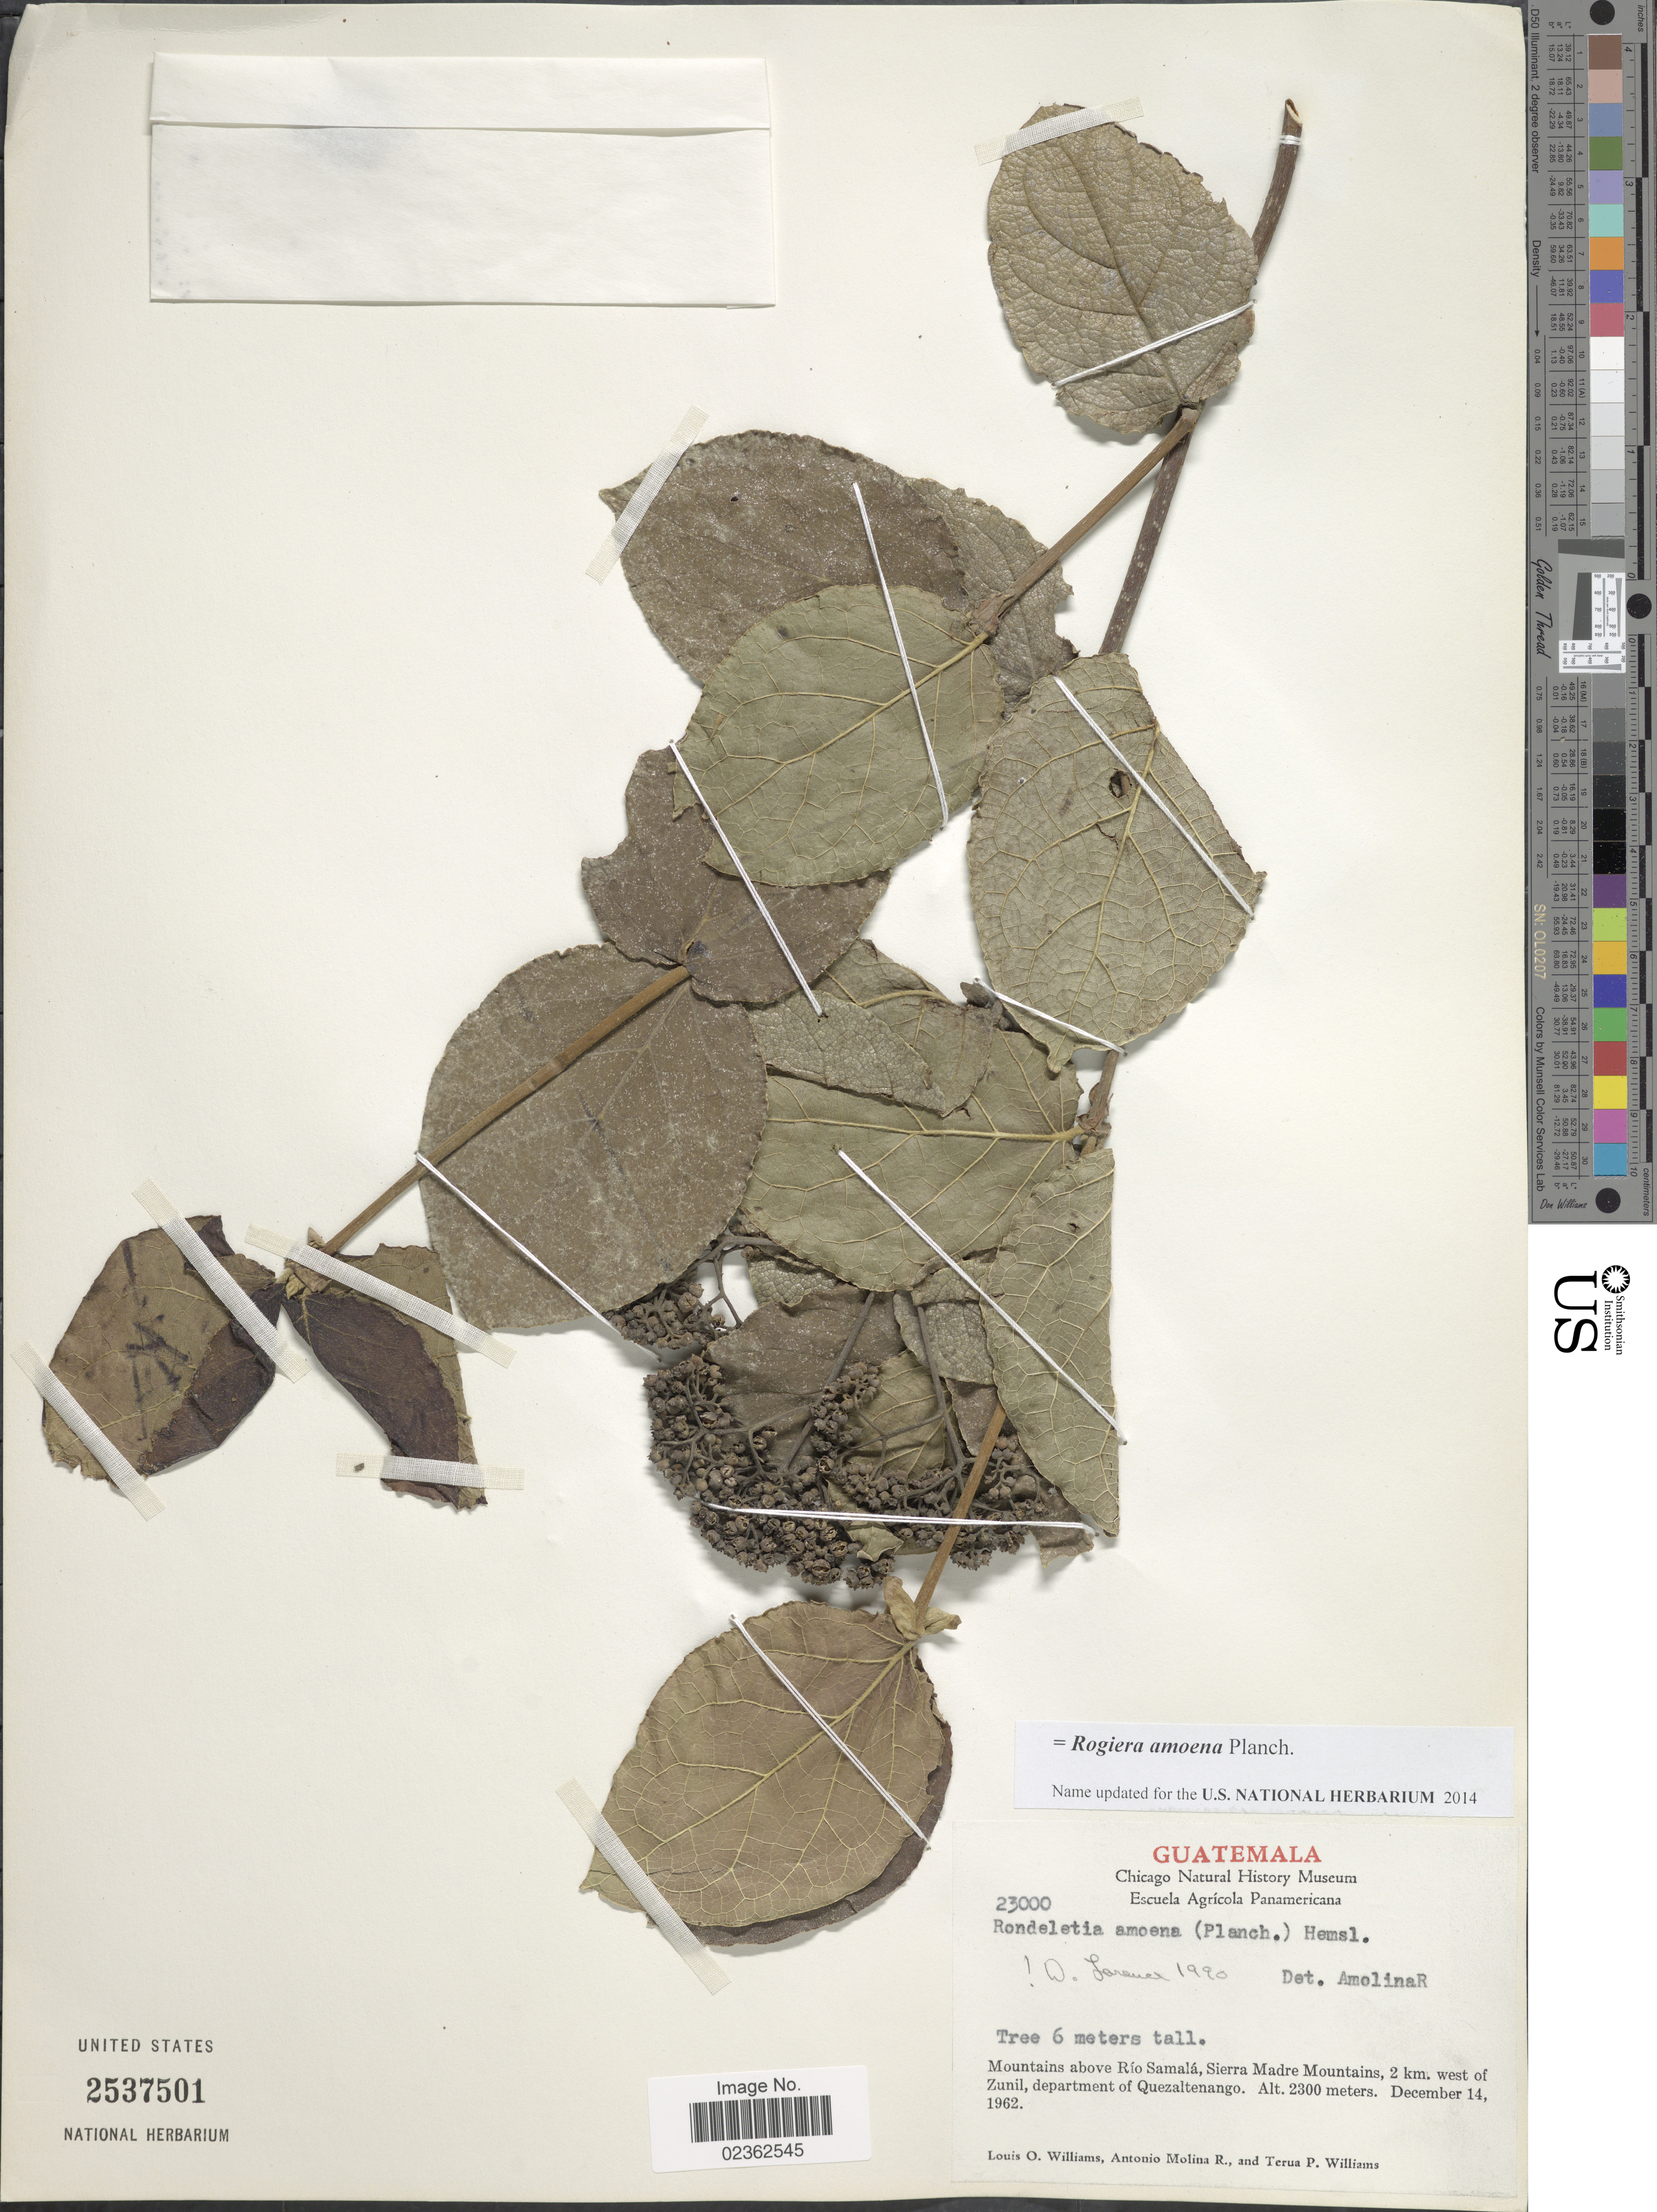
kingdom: Plantae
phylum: Tracheophyta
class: Magnoliopsida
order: Gentianales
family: Rubiaceae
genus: Rogiera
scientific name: Rogiera amoena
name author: Planch.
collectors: L. O. Williams, A. Molina R. & T. Williams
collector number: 23000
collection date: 1962-12-14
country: Guatemala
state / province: Quetzaltenango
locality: Mountains above Rio Samala, Sierra Madre Mountains, 2 km. west of Zunil.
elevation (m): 2300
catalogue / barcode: US 2537501